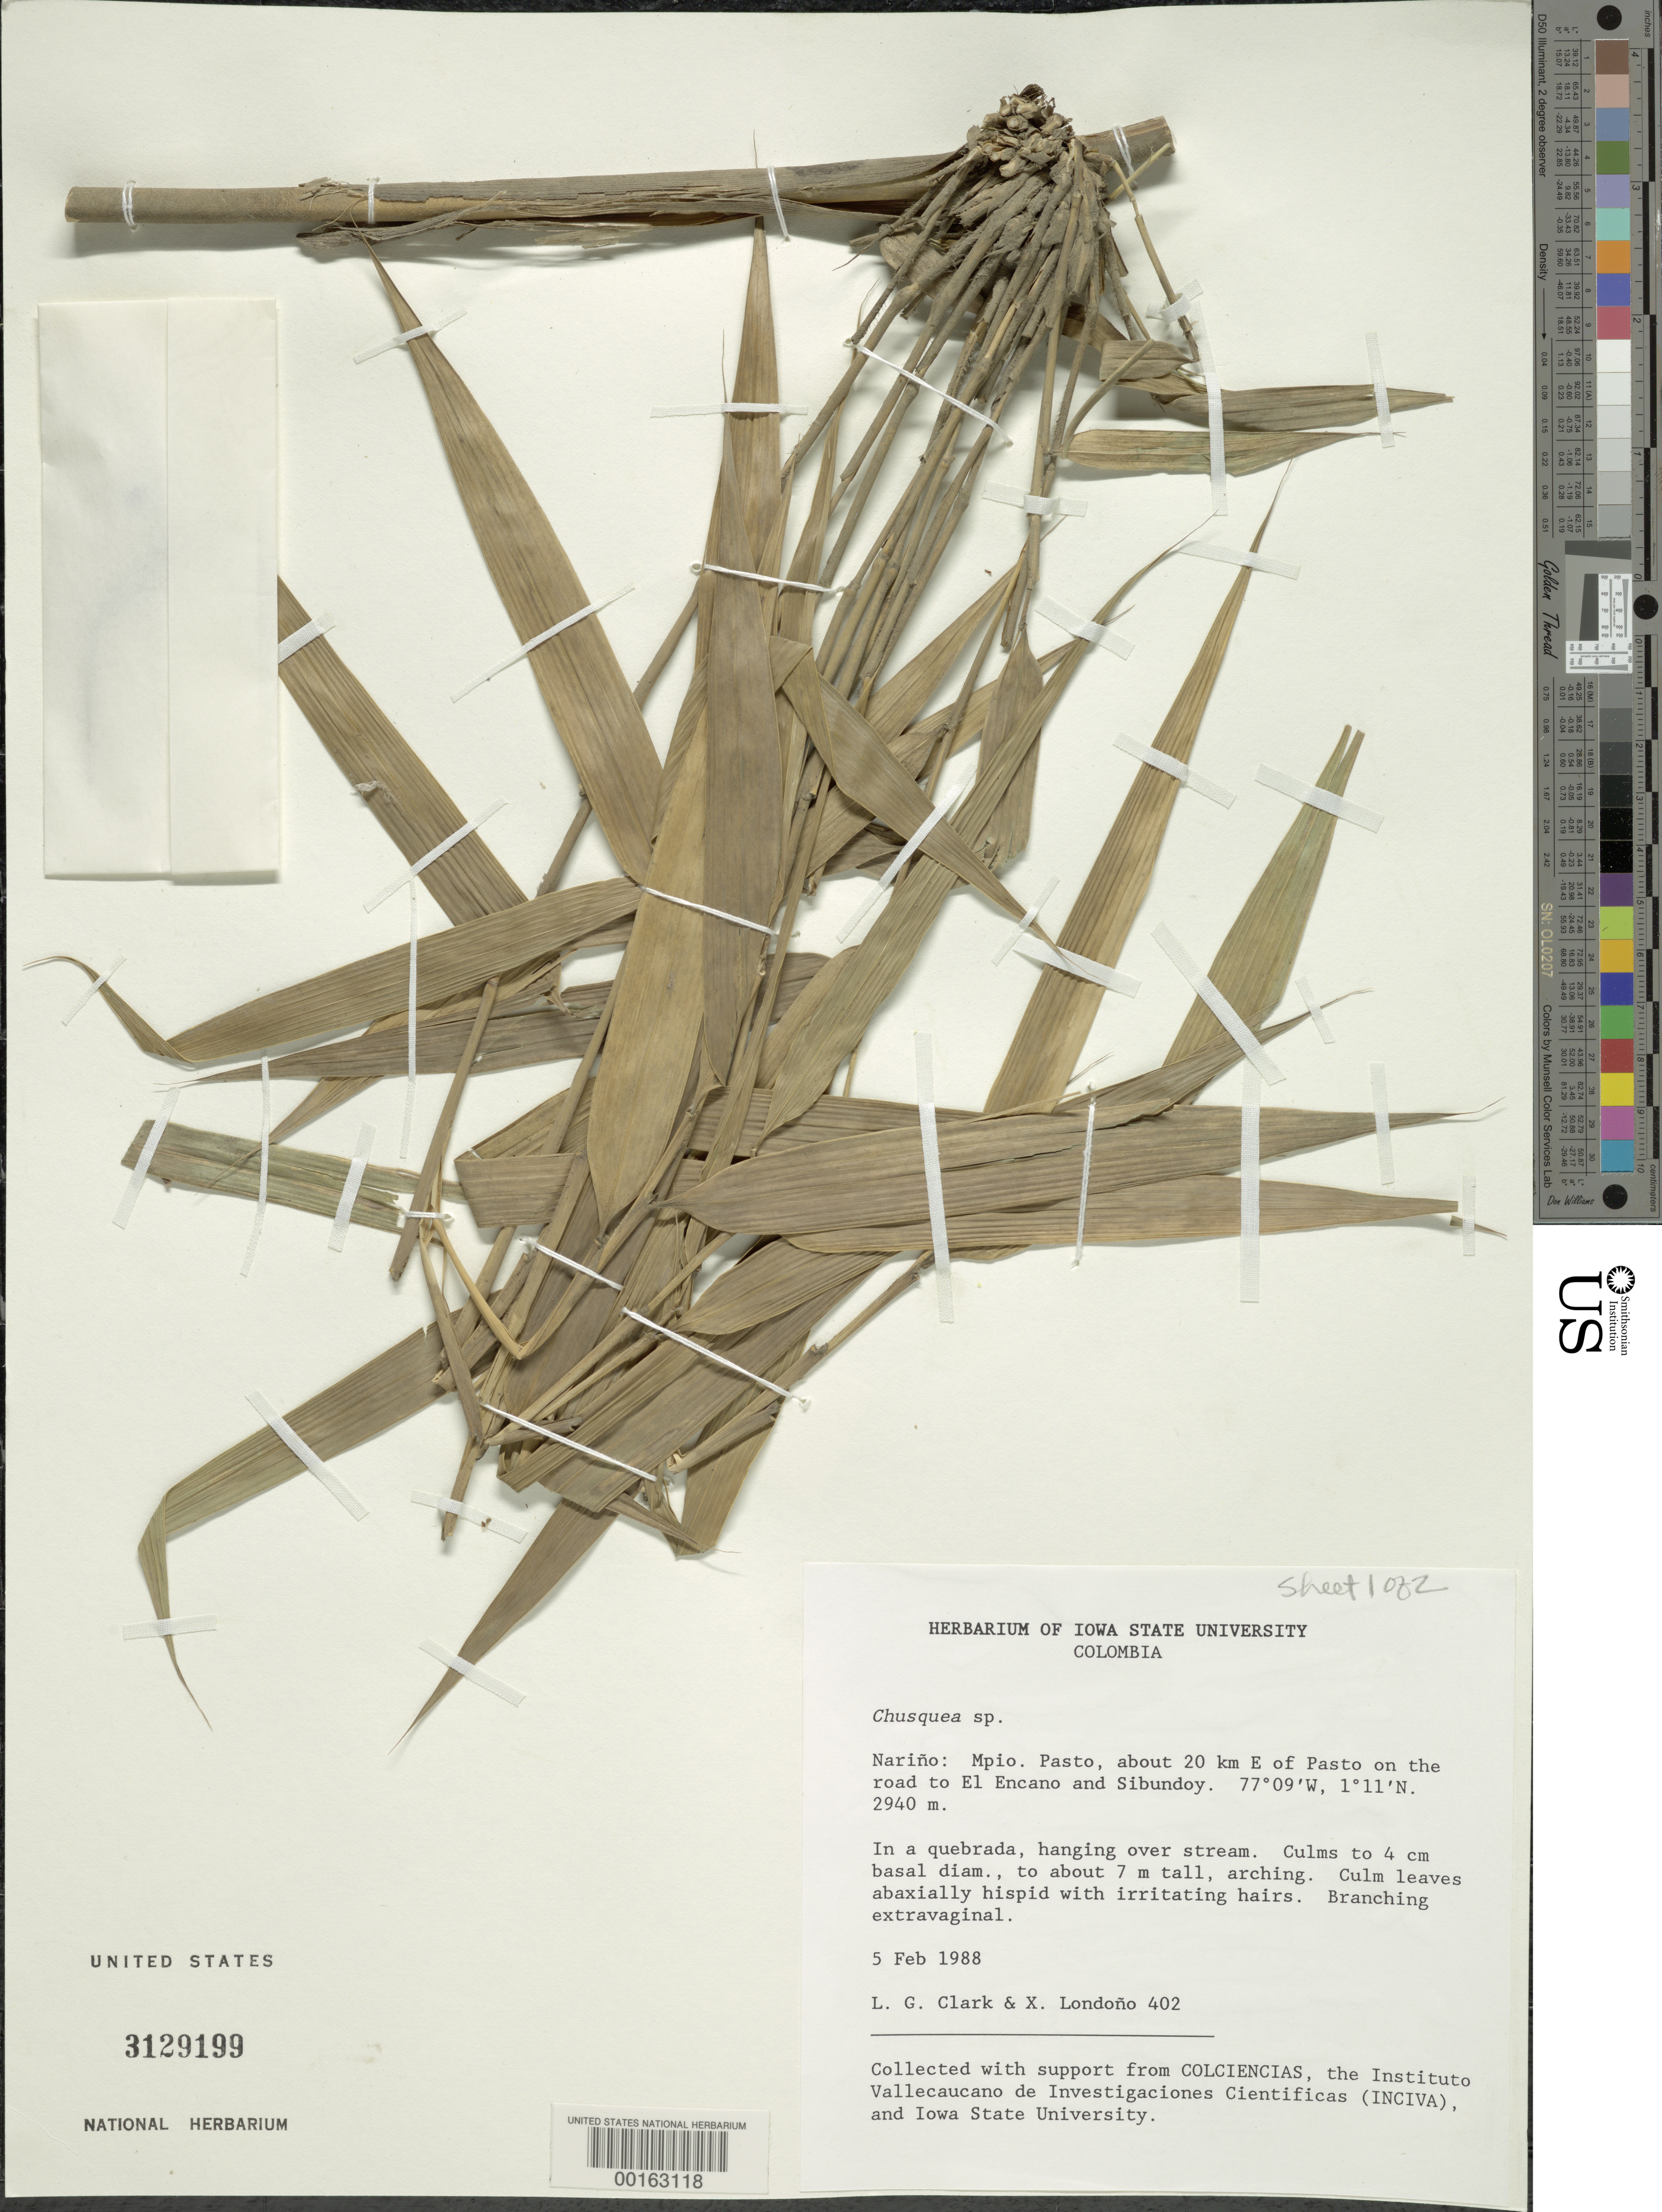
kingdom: Plantae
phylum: Tracheophyta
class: Liliopsida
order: Poales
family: Poaceae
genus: Chusquea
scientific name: Chusquea sp.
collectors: L. G. Clark & X. Londoño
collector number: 402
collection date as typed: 05 Feb 1988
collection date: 1988-02-05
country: Colombia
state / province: Nariño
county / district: Pasto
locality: Mun. Pasto, 20 km E of Pasto on the road to El Encaño and Sibundoy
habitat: In a quebrada hanging over stream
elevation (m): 2940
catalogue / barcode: US 3129199